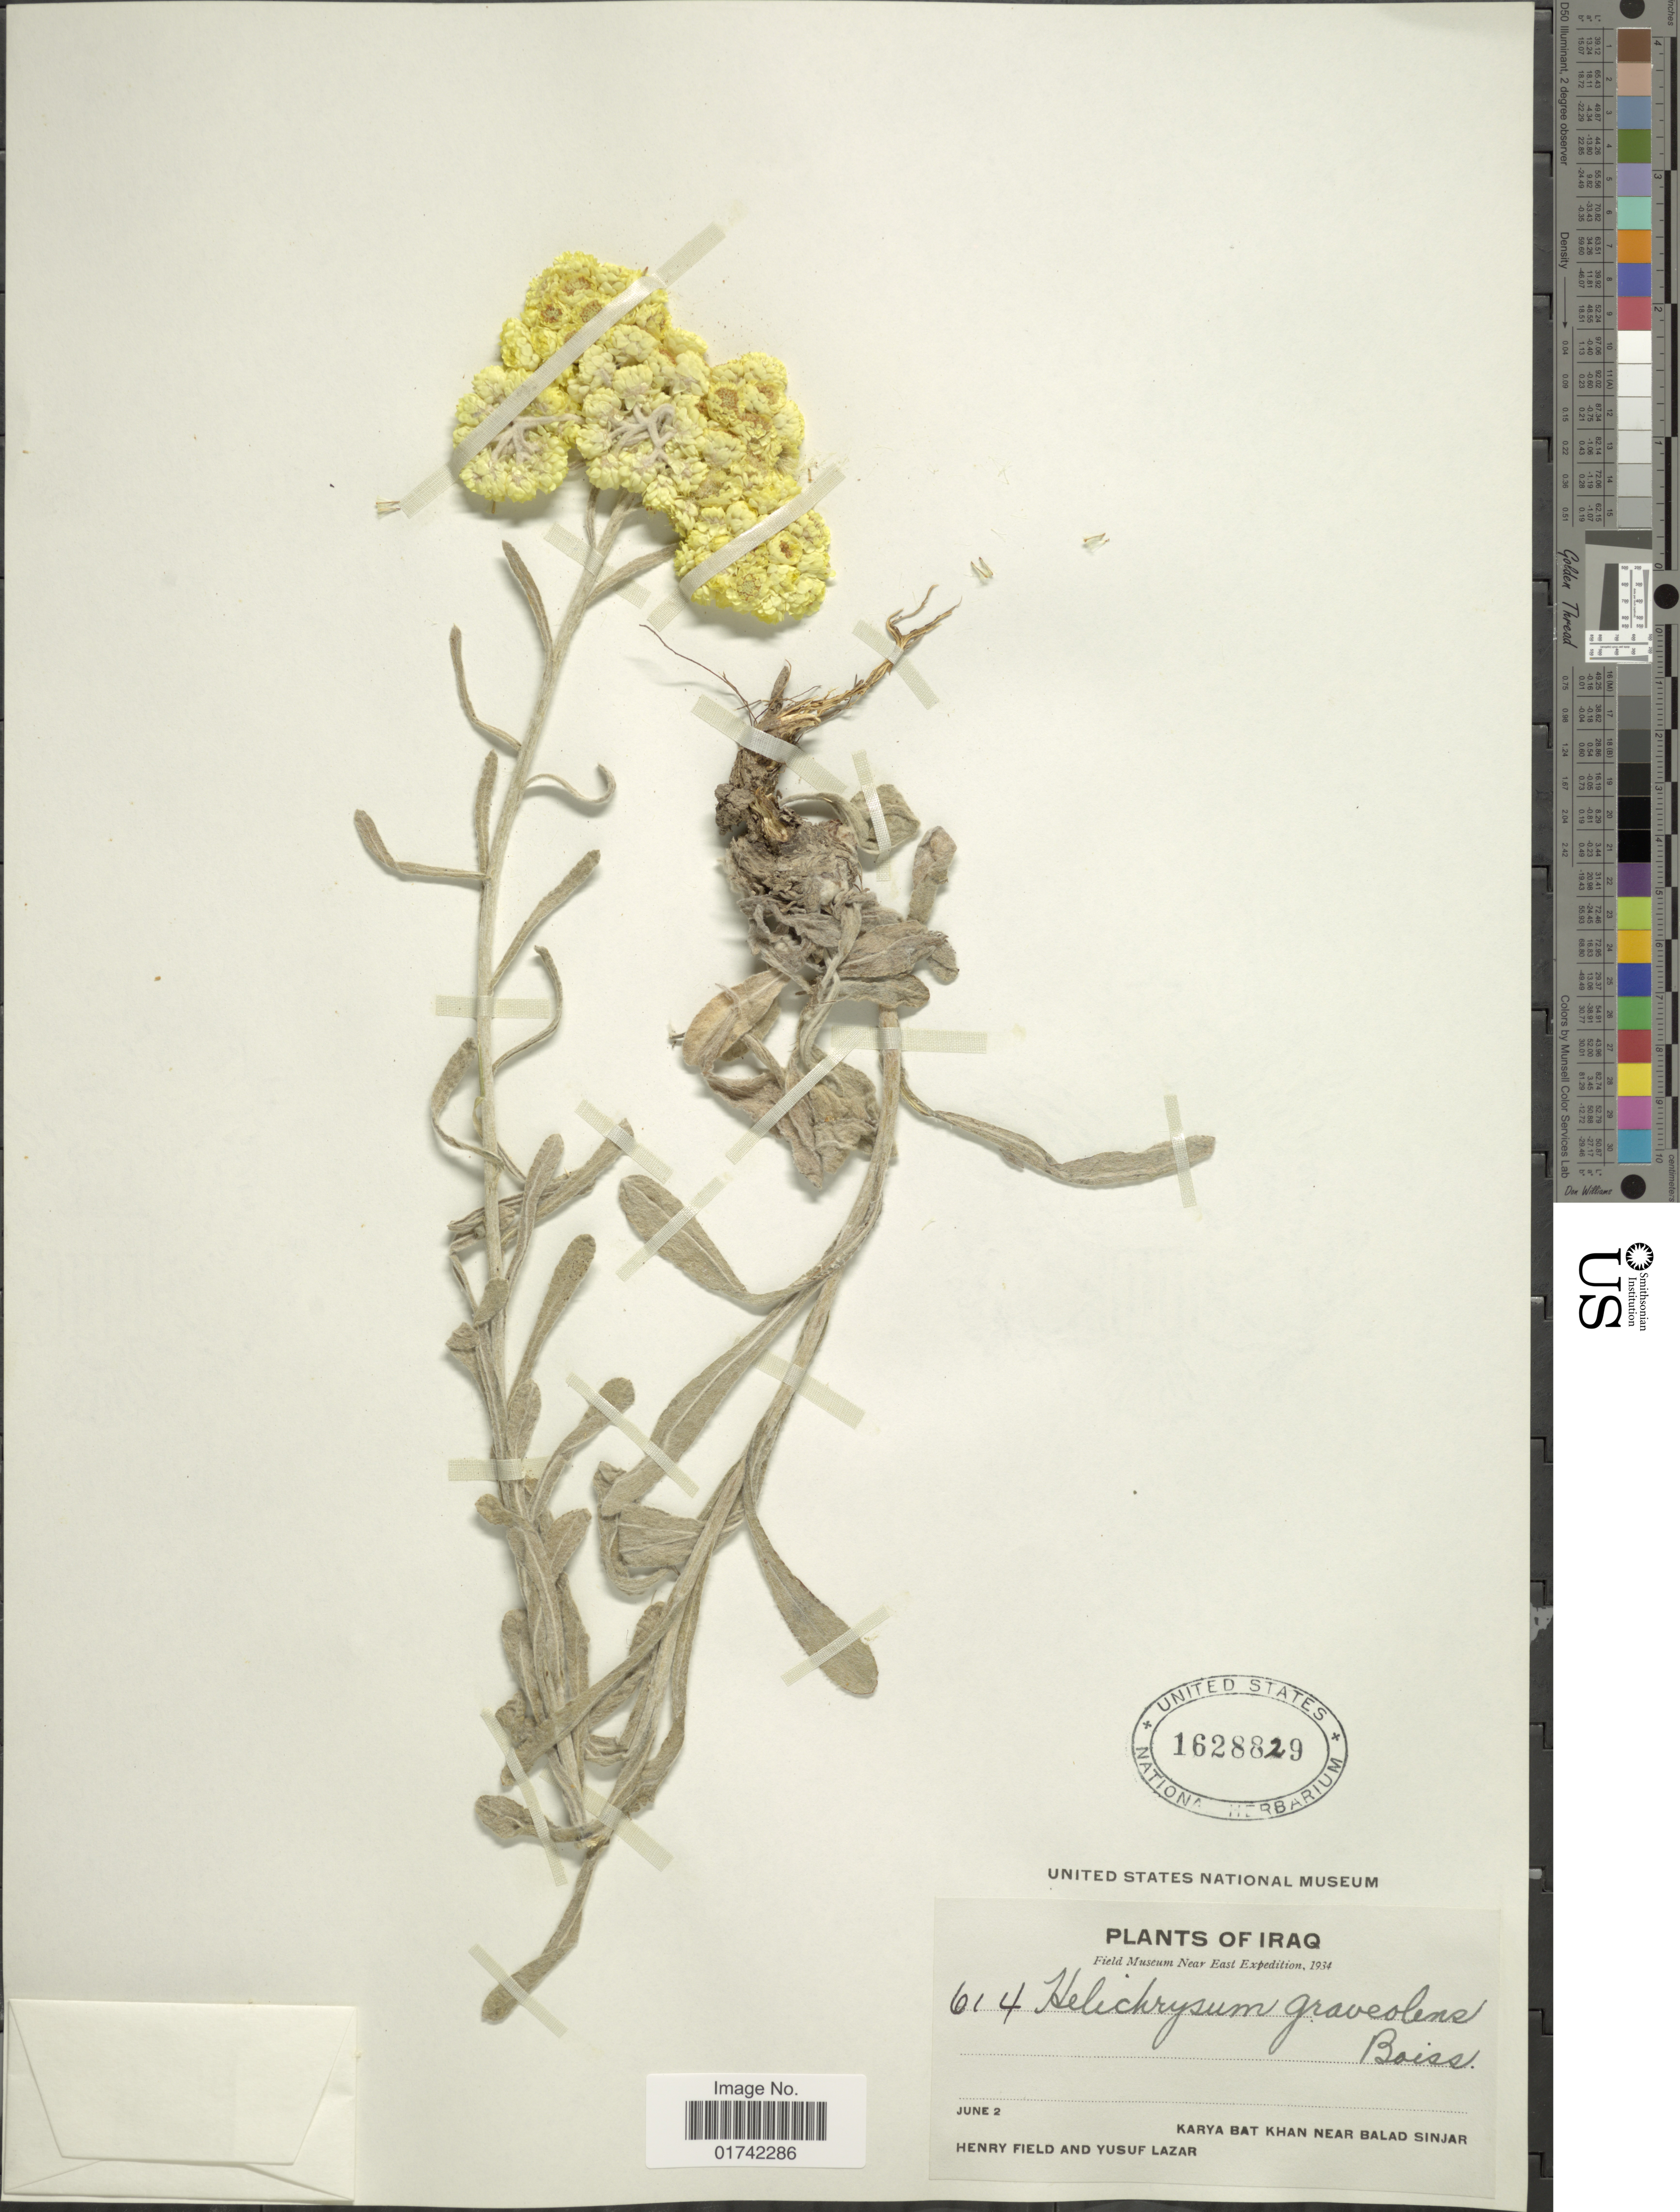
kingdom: Plantae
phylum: Tracheophyta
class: Magnoliopsida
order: Asterales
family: Asteraceae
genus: Helichrysum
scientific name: Helichrysum graveolens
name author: (M. Bieb.) Sweet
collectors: H. Field & Y. Lazar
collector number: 614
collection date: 1934-06-02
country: Iraq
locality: Karya Bat Khan near Balad Sinjar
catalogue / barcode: US 1628829